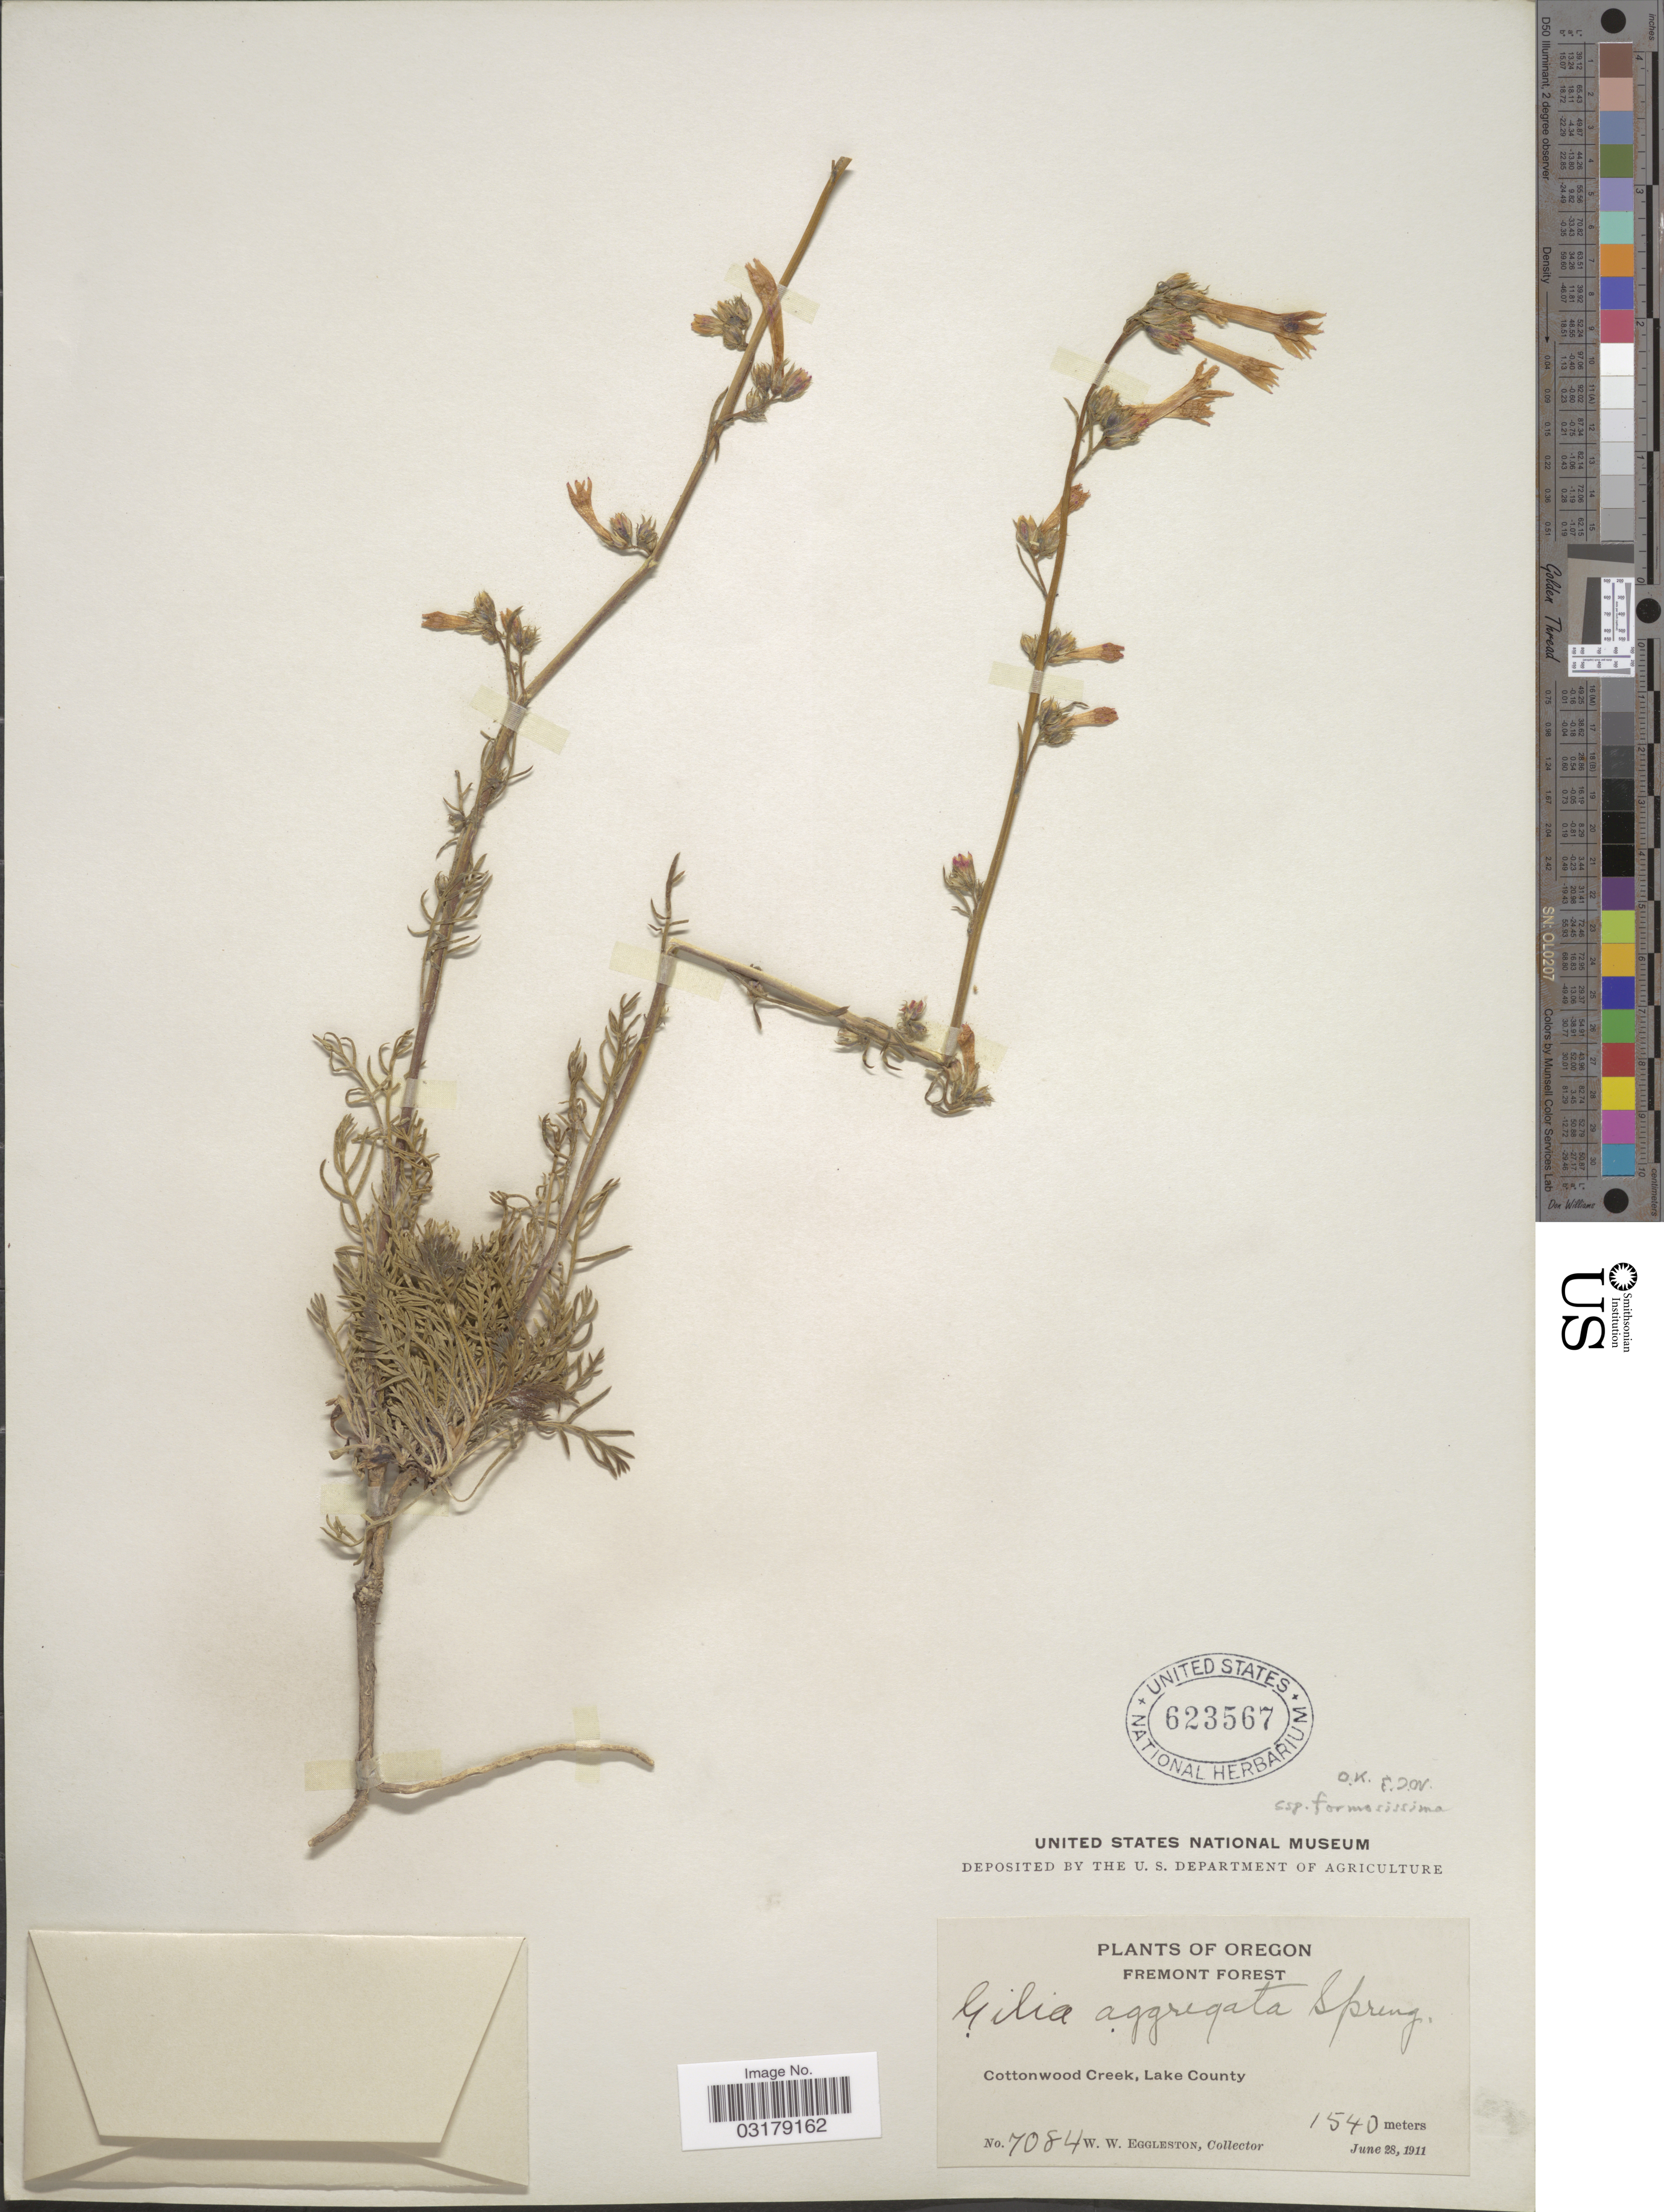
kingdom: Plantae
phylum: Tracheophyta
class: Magnoliopsida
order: Ericales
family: Polemoniaceae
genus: Ipomopsis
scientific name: Ipomopsis aggregata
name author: (Pursh) V.E. Grant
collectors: W. W. Eggleston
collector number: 7084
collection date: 1911-06-28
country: United States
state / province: Oregon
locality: Fremont Forest. Cottonwood Creek, Lake County.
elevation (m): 1540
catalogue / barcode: US 623567